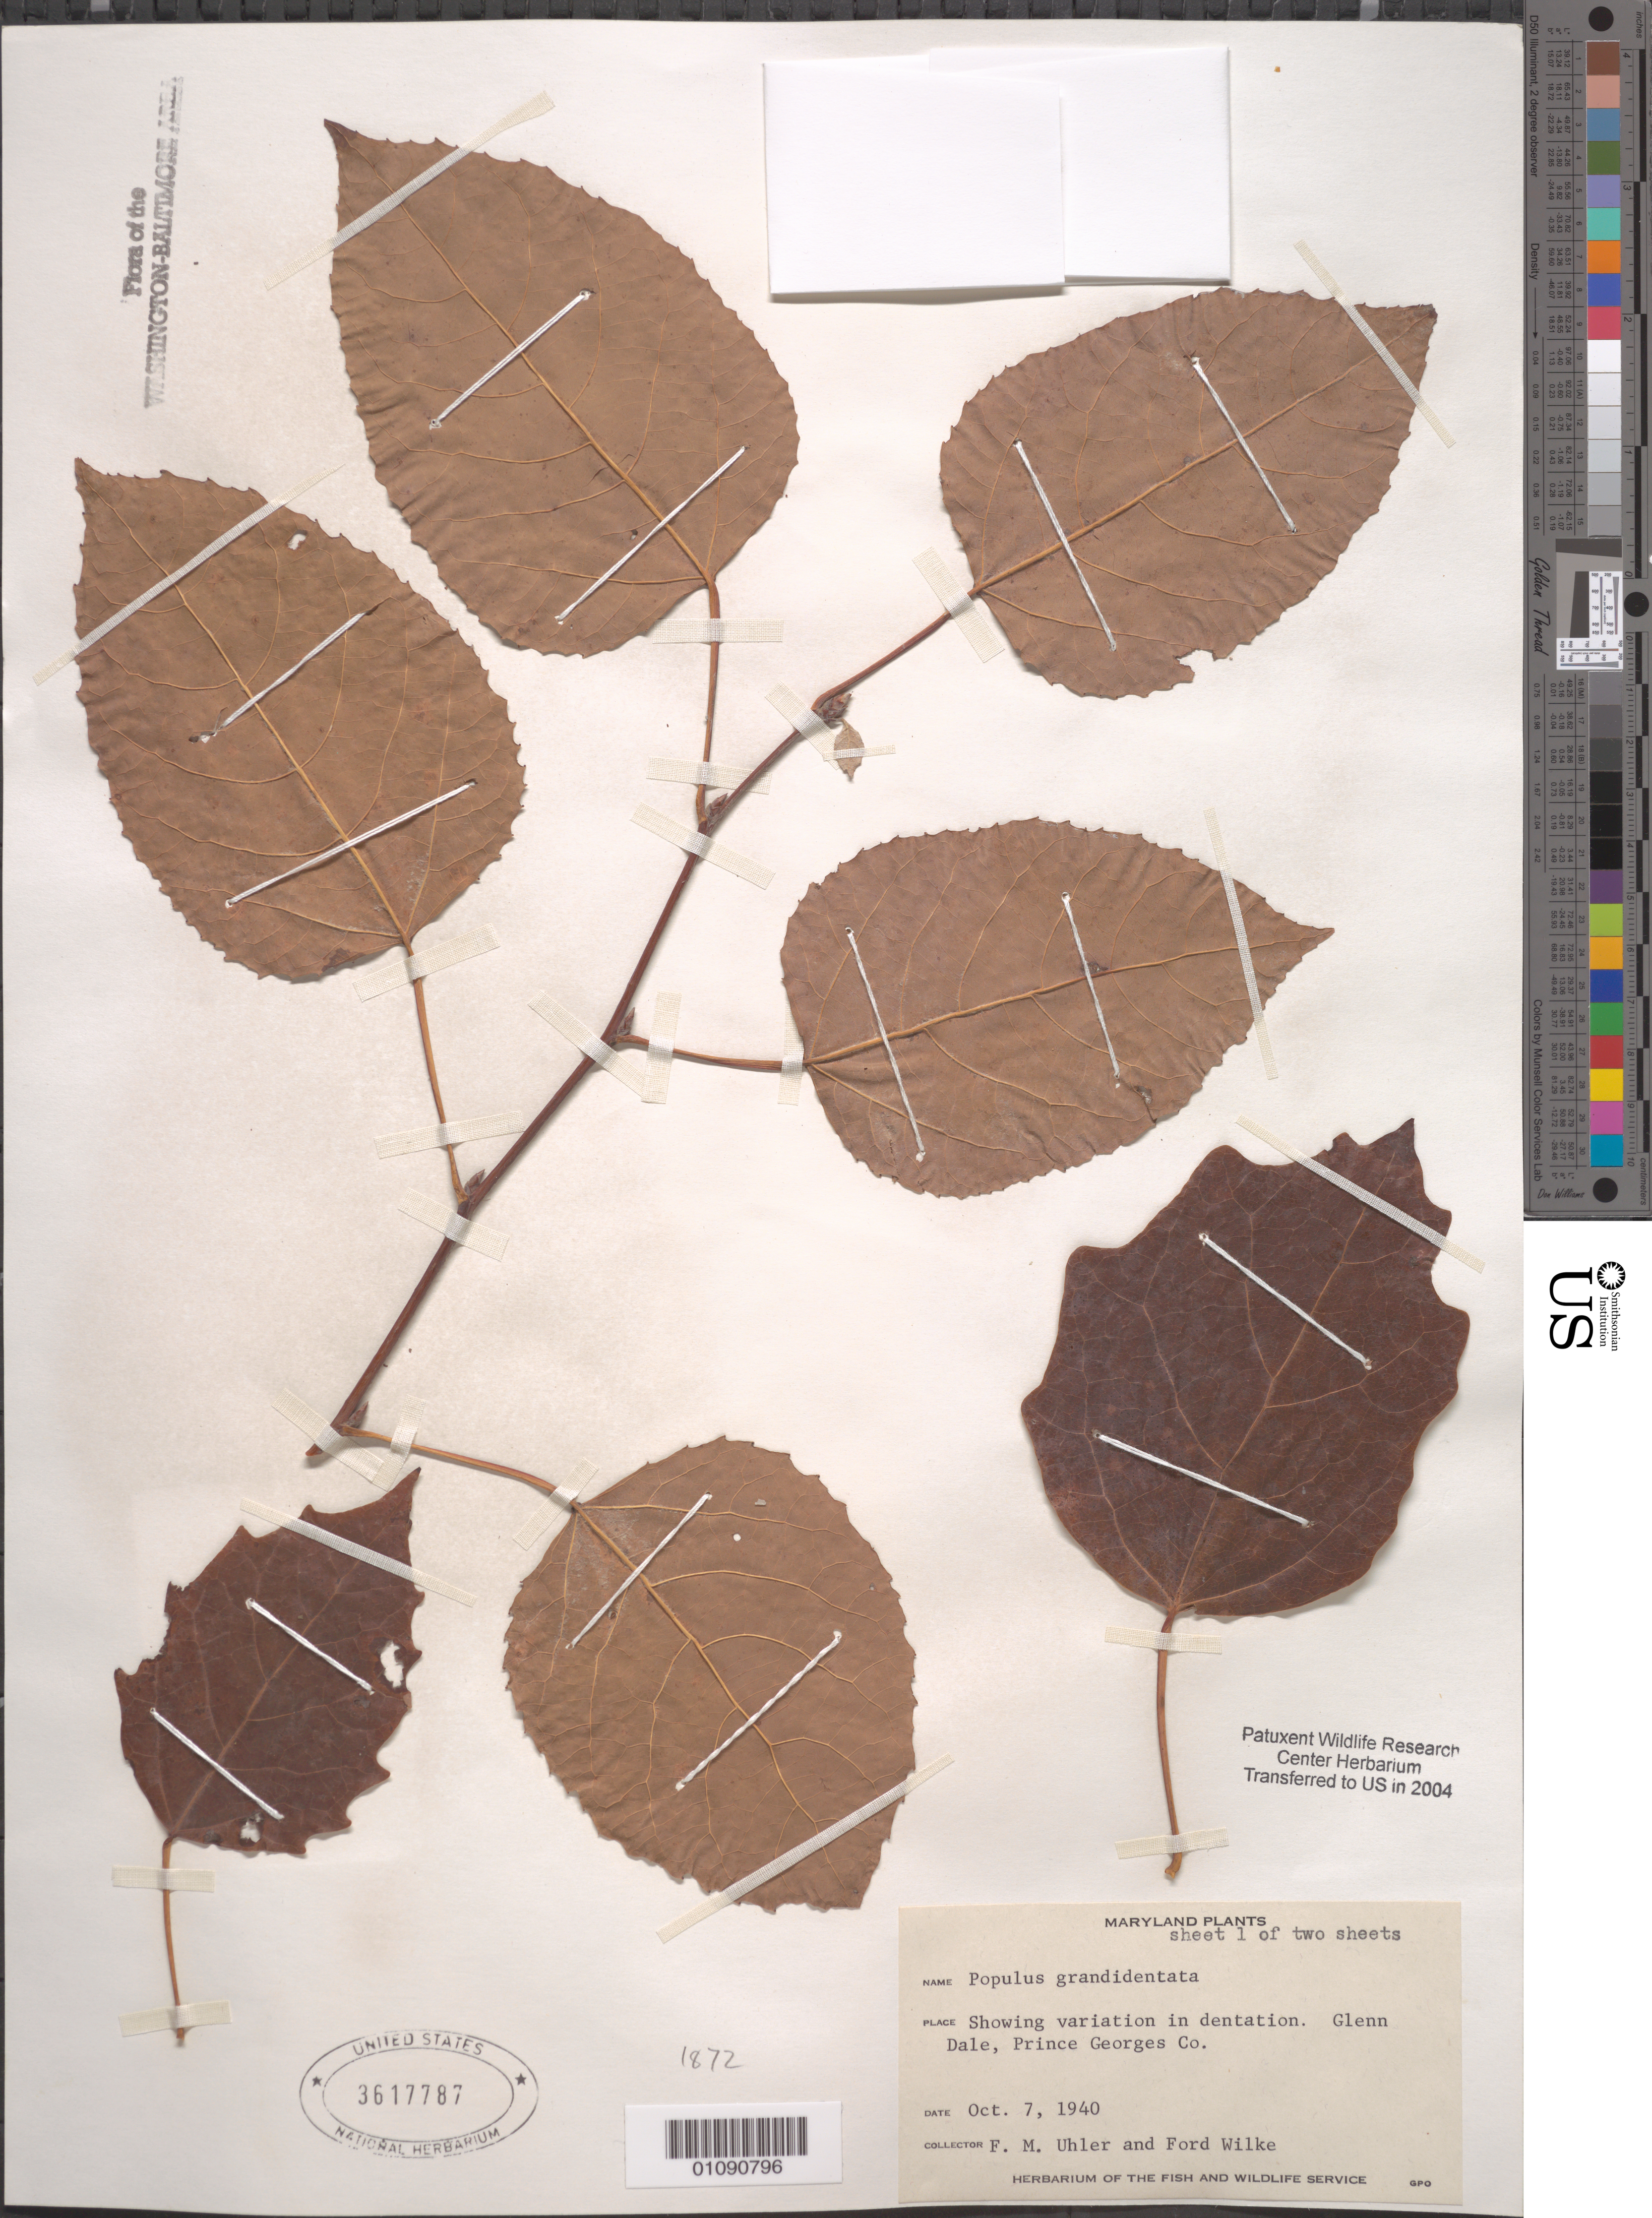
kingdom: Plantae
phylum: Tracheophyta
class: Magnoliopsida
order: Malpighiales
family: Salicaceae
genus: Populus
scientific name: Populus grandidentata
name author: Michx.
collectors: F. M. Uhler & F. Wilke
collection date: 1940-10-07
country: United States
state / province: Maryland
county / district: Prince George's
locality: Glenndale.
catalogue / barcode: US 3617787